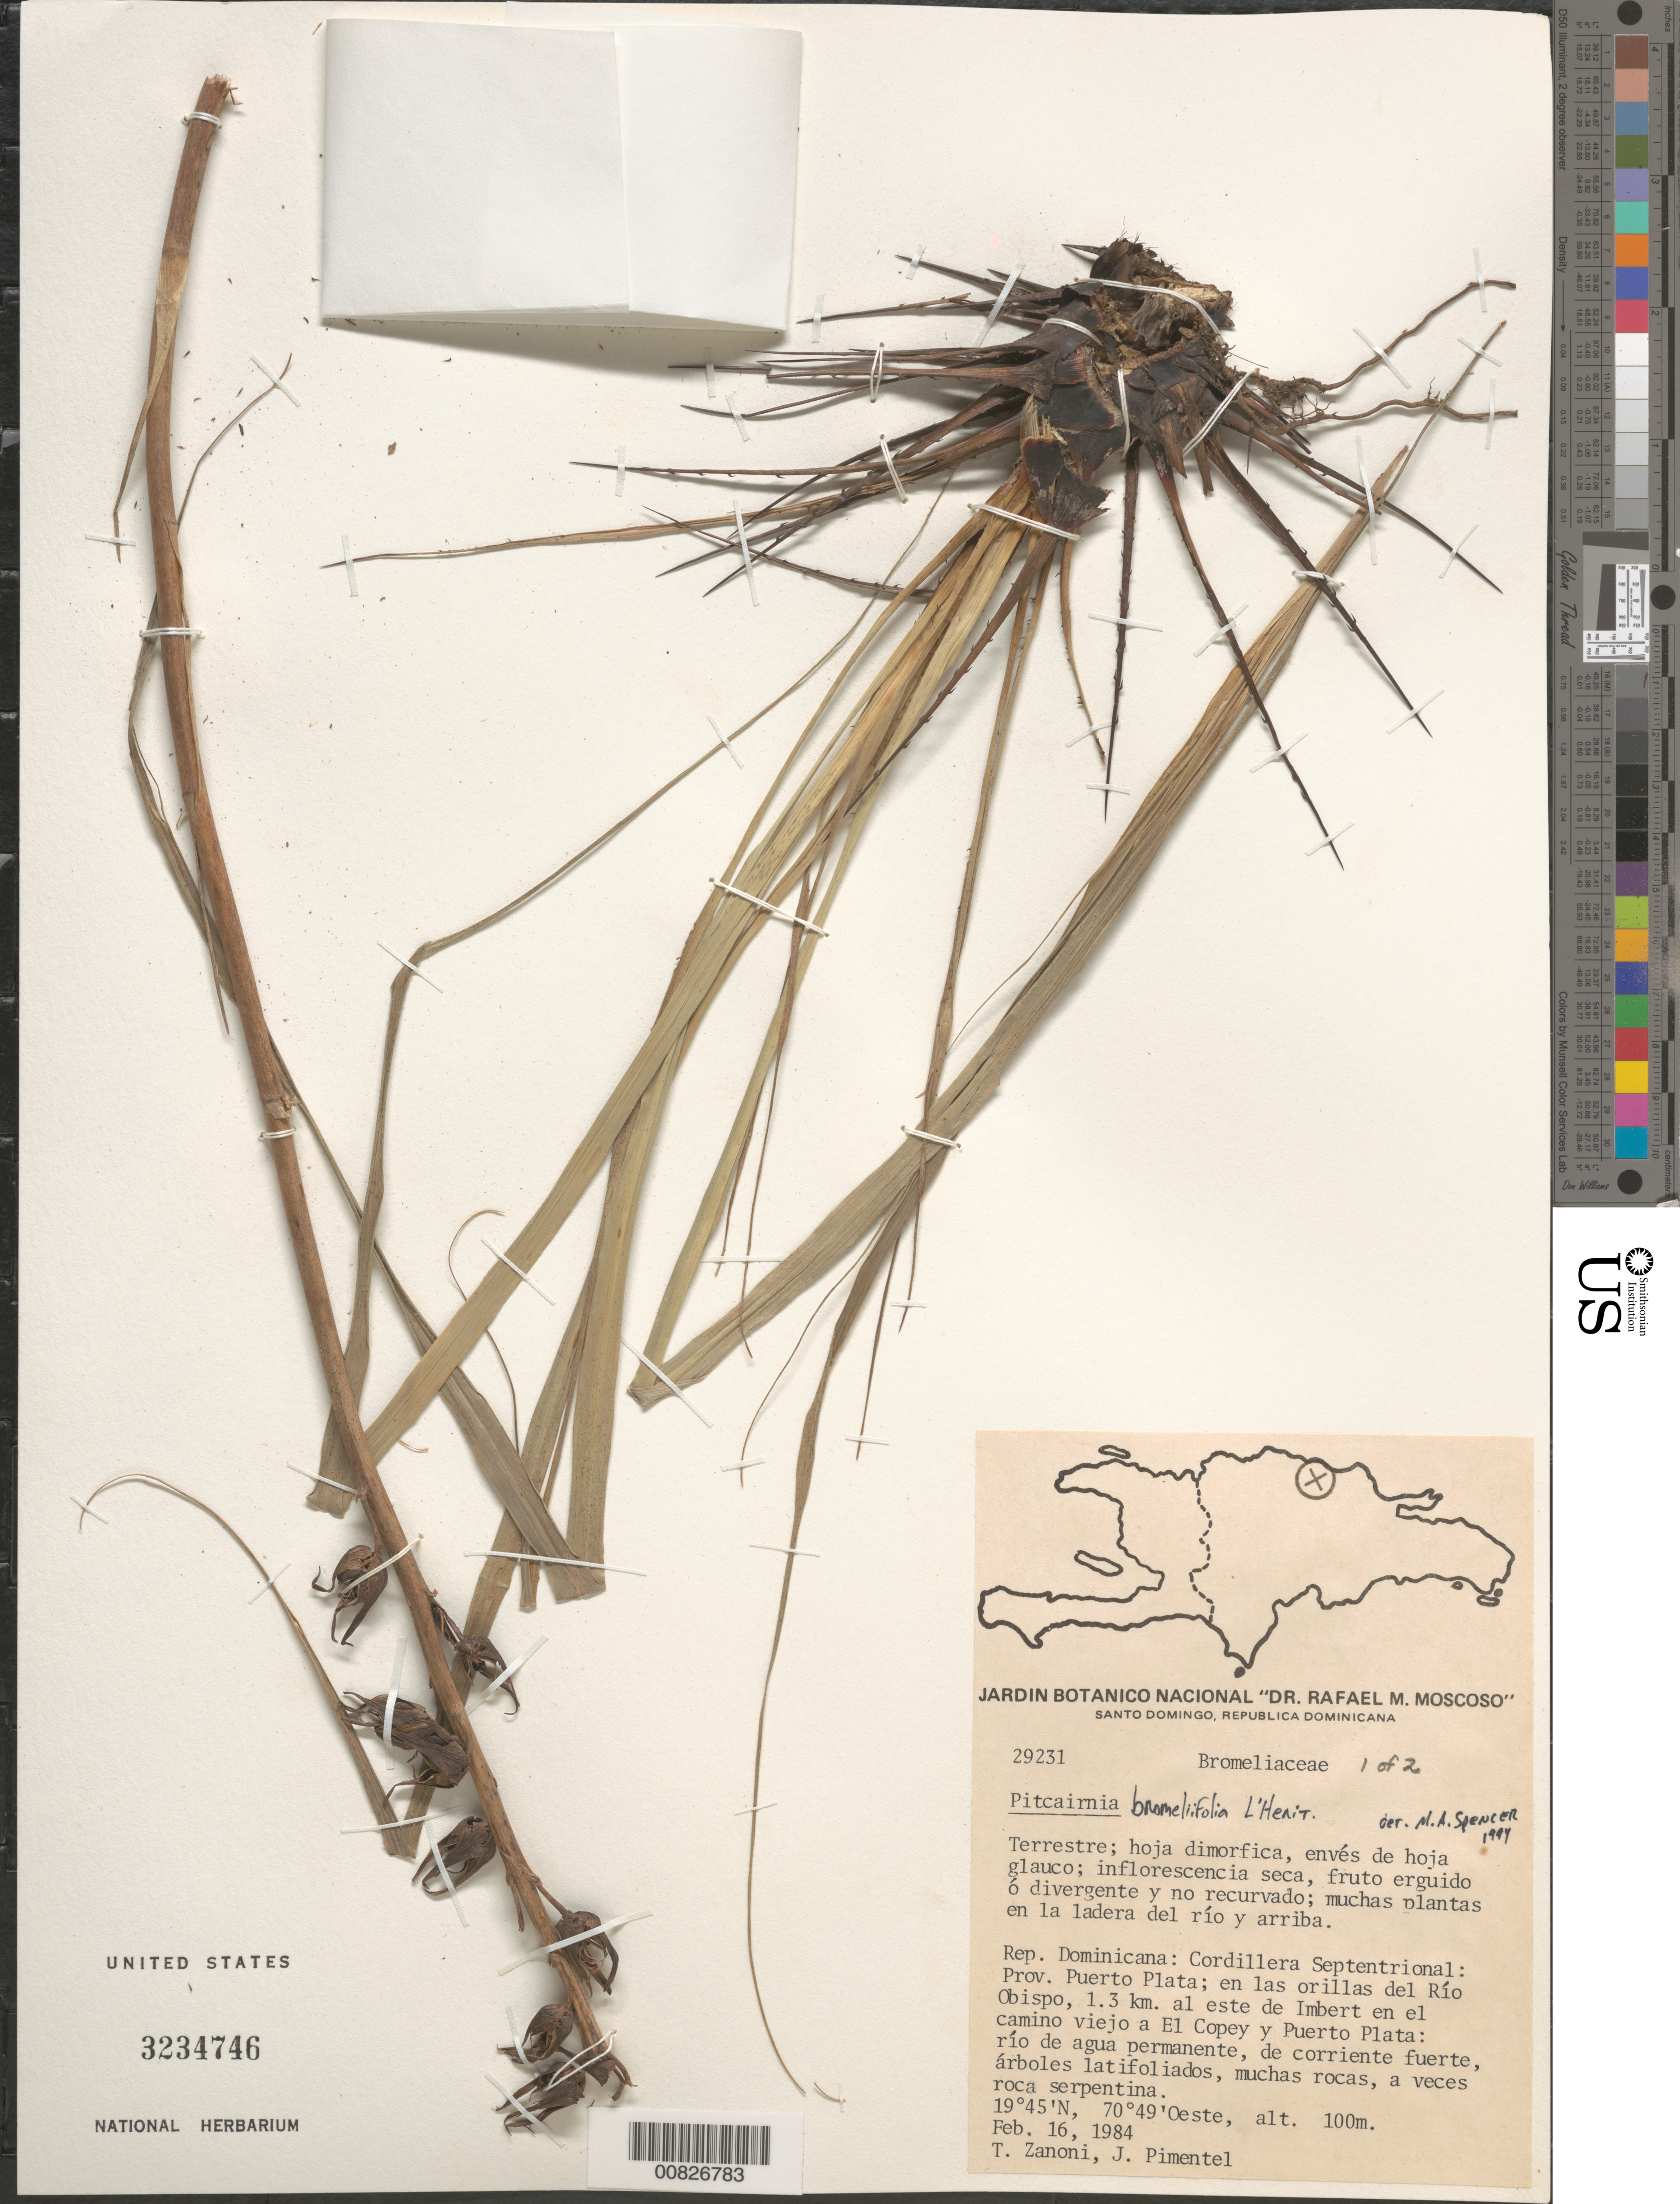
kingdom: Plantae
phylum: Tracheophyta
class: Liliopsida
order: Poales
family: Bromeliaceae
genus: Pitcairnia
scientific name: Pitcairnia bromeliifolia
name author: L'Hér.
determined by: Spencer, M. A.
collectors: T. A. Zanoni & J. Pimentel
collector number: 29231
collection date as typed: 16 Feb 1984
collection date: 1984-02-16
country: Dominican Republic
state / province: Puerto Plata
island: Hispaniola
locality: Cordillera Septentrional: en las orillas del Río Obispo, 1.3 km. al este de Imbert en el camino viejo a El Copey y Puerto Plata.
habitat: Río de agua permanente, de corriente fuerte, árboles latifoliados, muchas rocas, a veces roca serpentina.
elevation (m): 100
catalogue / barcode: US 3234746